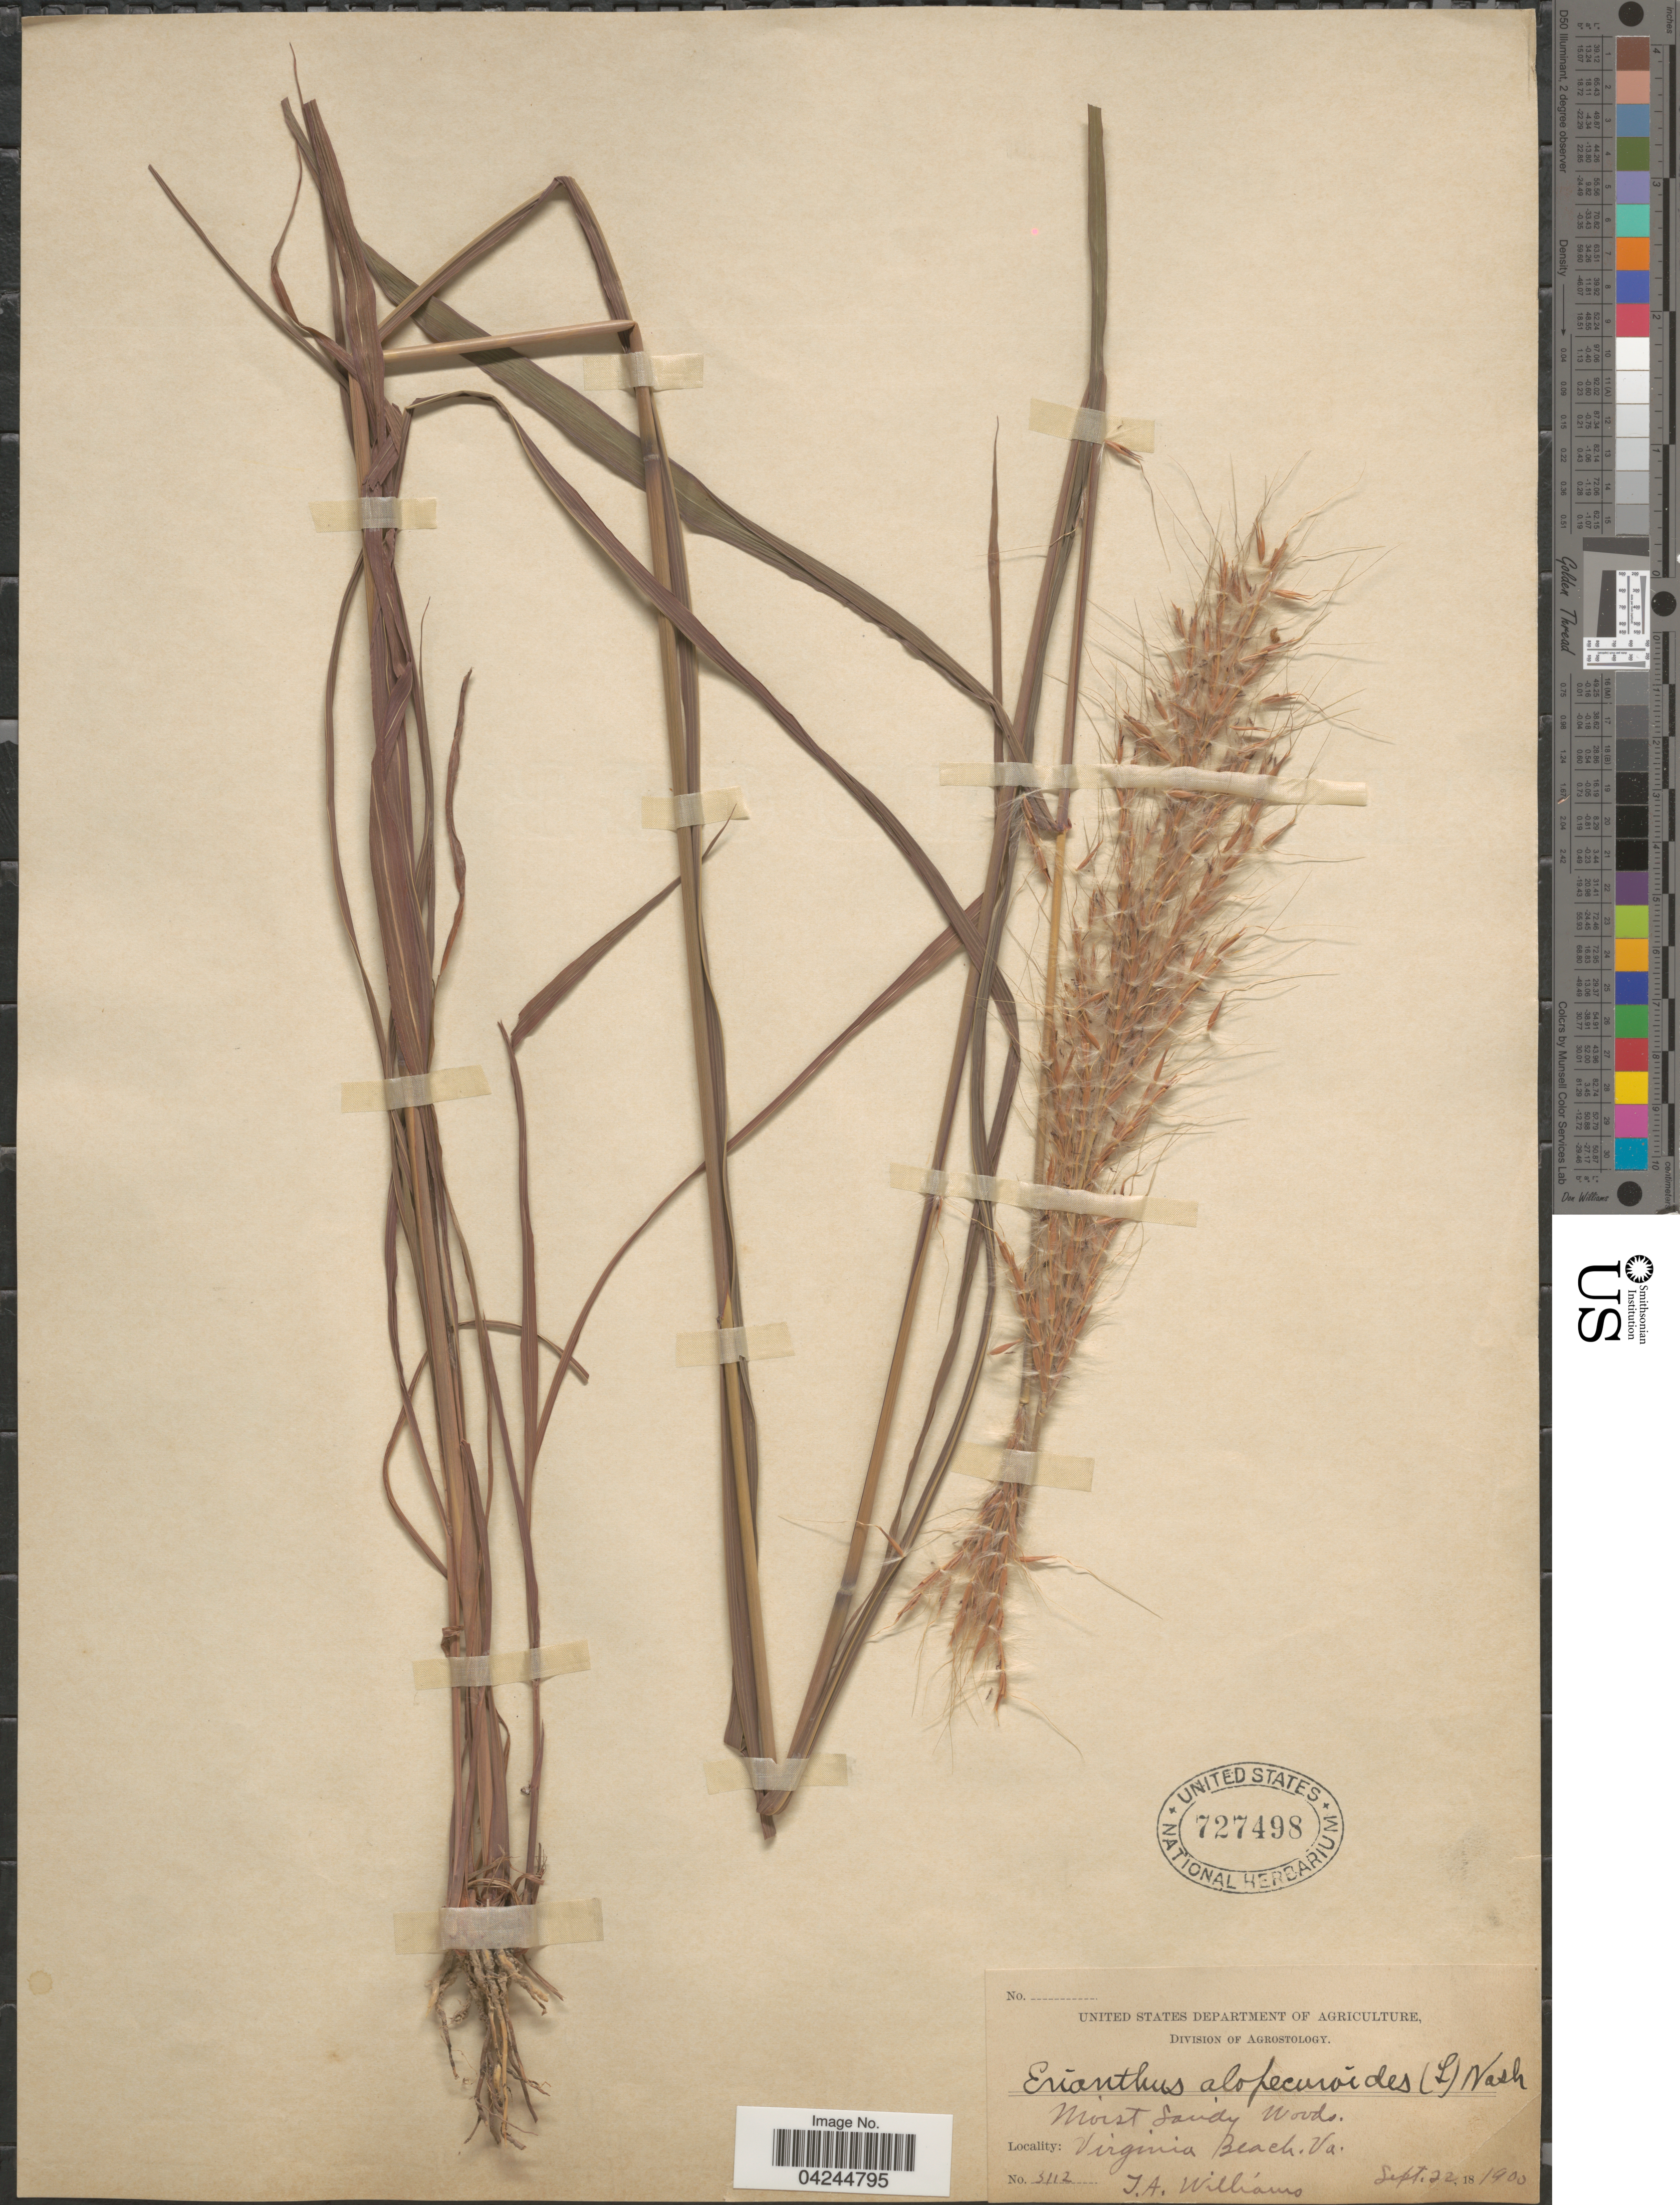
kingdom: Plantae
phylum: Tracheophyta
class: Liliopsida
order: Poales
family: Poaceae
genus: Erianthus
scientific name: Erianthus alopecuroides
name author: Elliott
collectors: T. Williams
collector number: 3112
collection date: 1900-09-22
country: United States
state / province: Virginia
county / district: City of Virginia Beach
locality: Virginia Beach.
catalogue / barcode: US 727498